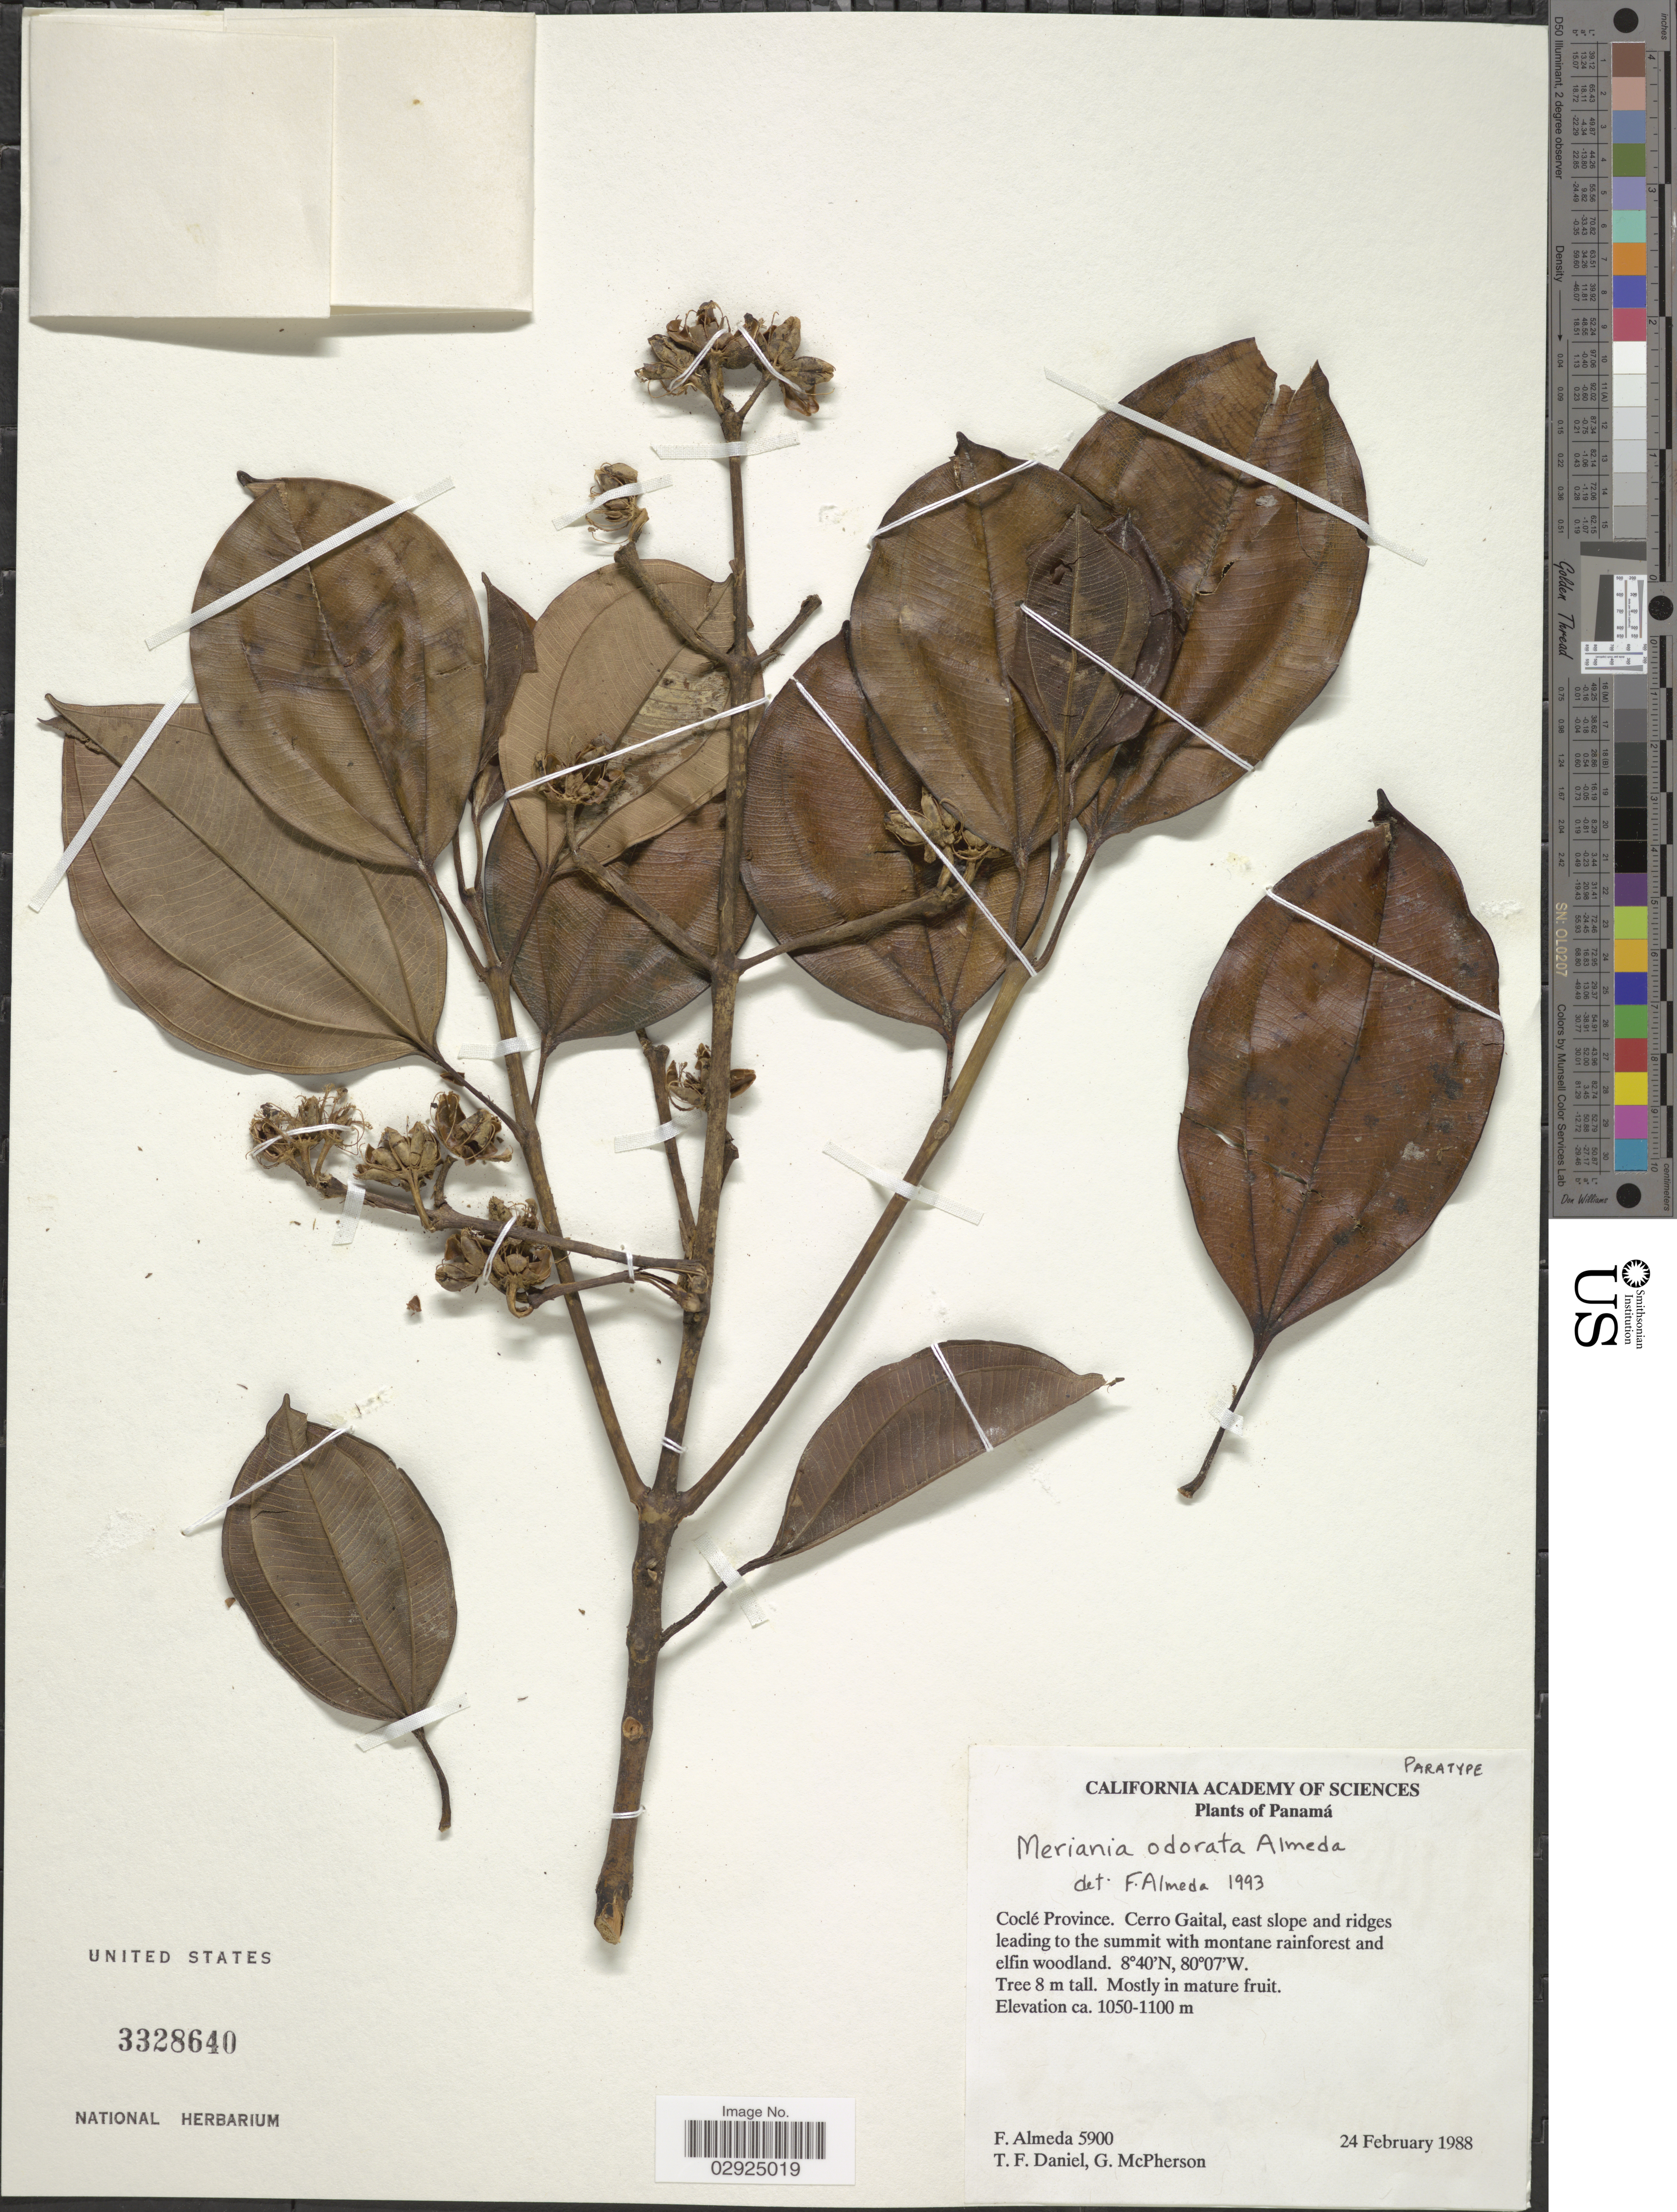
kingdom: Plantae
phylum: Tracheophyta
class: Magnoliopsida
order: Myrtales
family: Melastomataceae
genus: Meriania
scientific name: Meriania odorata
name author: Almeda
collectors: F. Almeda, T. F. Daniel & G. McPherson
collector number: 5900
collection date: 1988-02-24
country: Panama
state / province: Coclé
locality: Coclé Province, Cerro Gaital, east slope and ridges leading to the summit with montane rainforest and elfin woodland.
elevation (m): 1050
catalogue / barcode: US 3328640